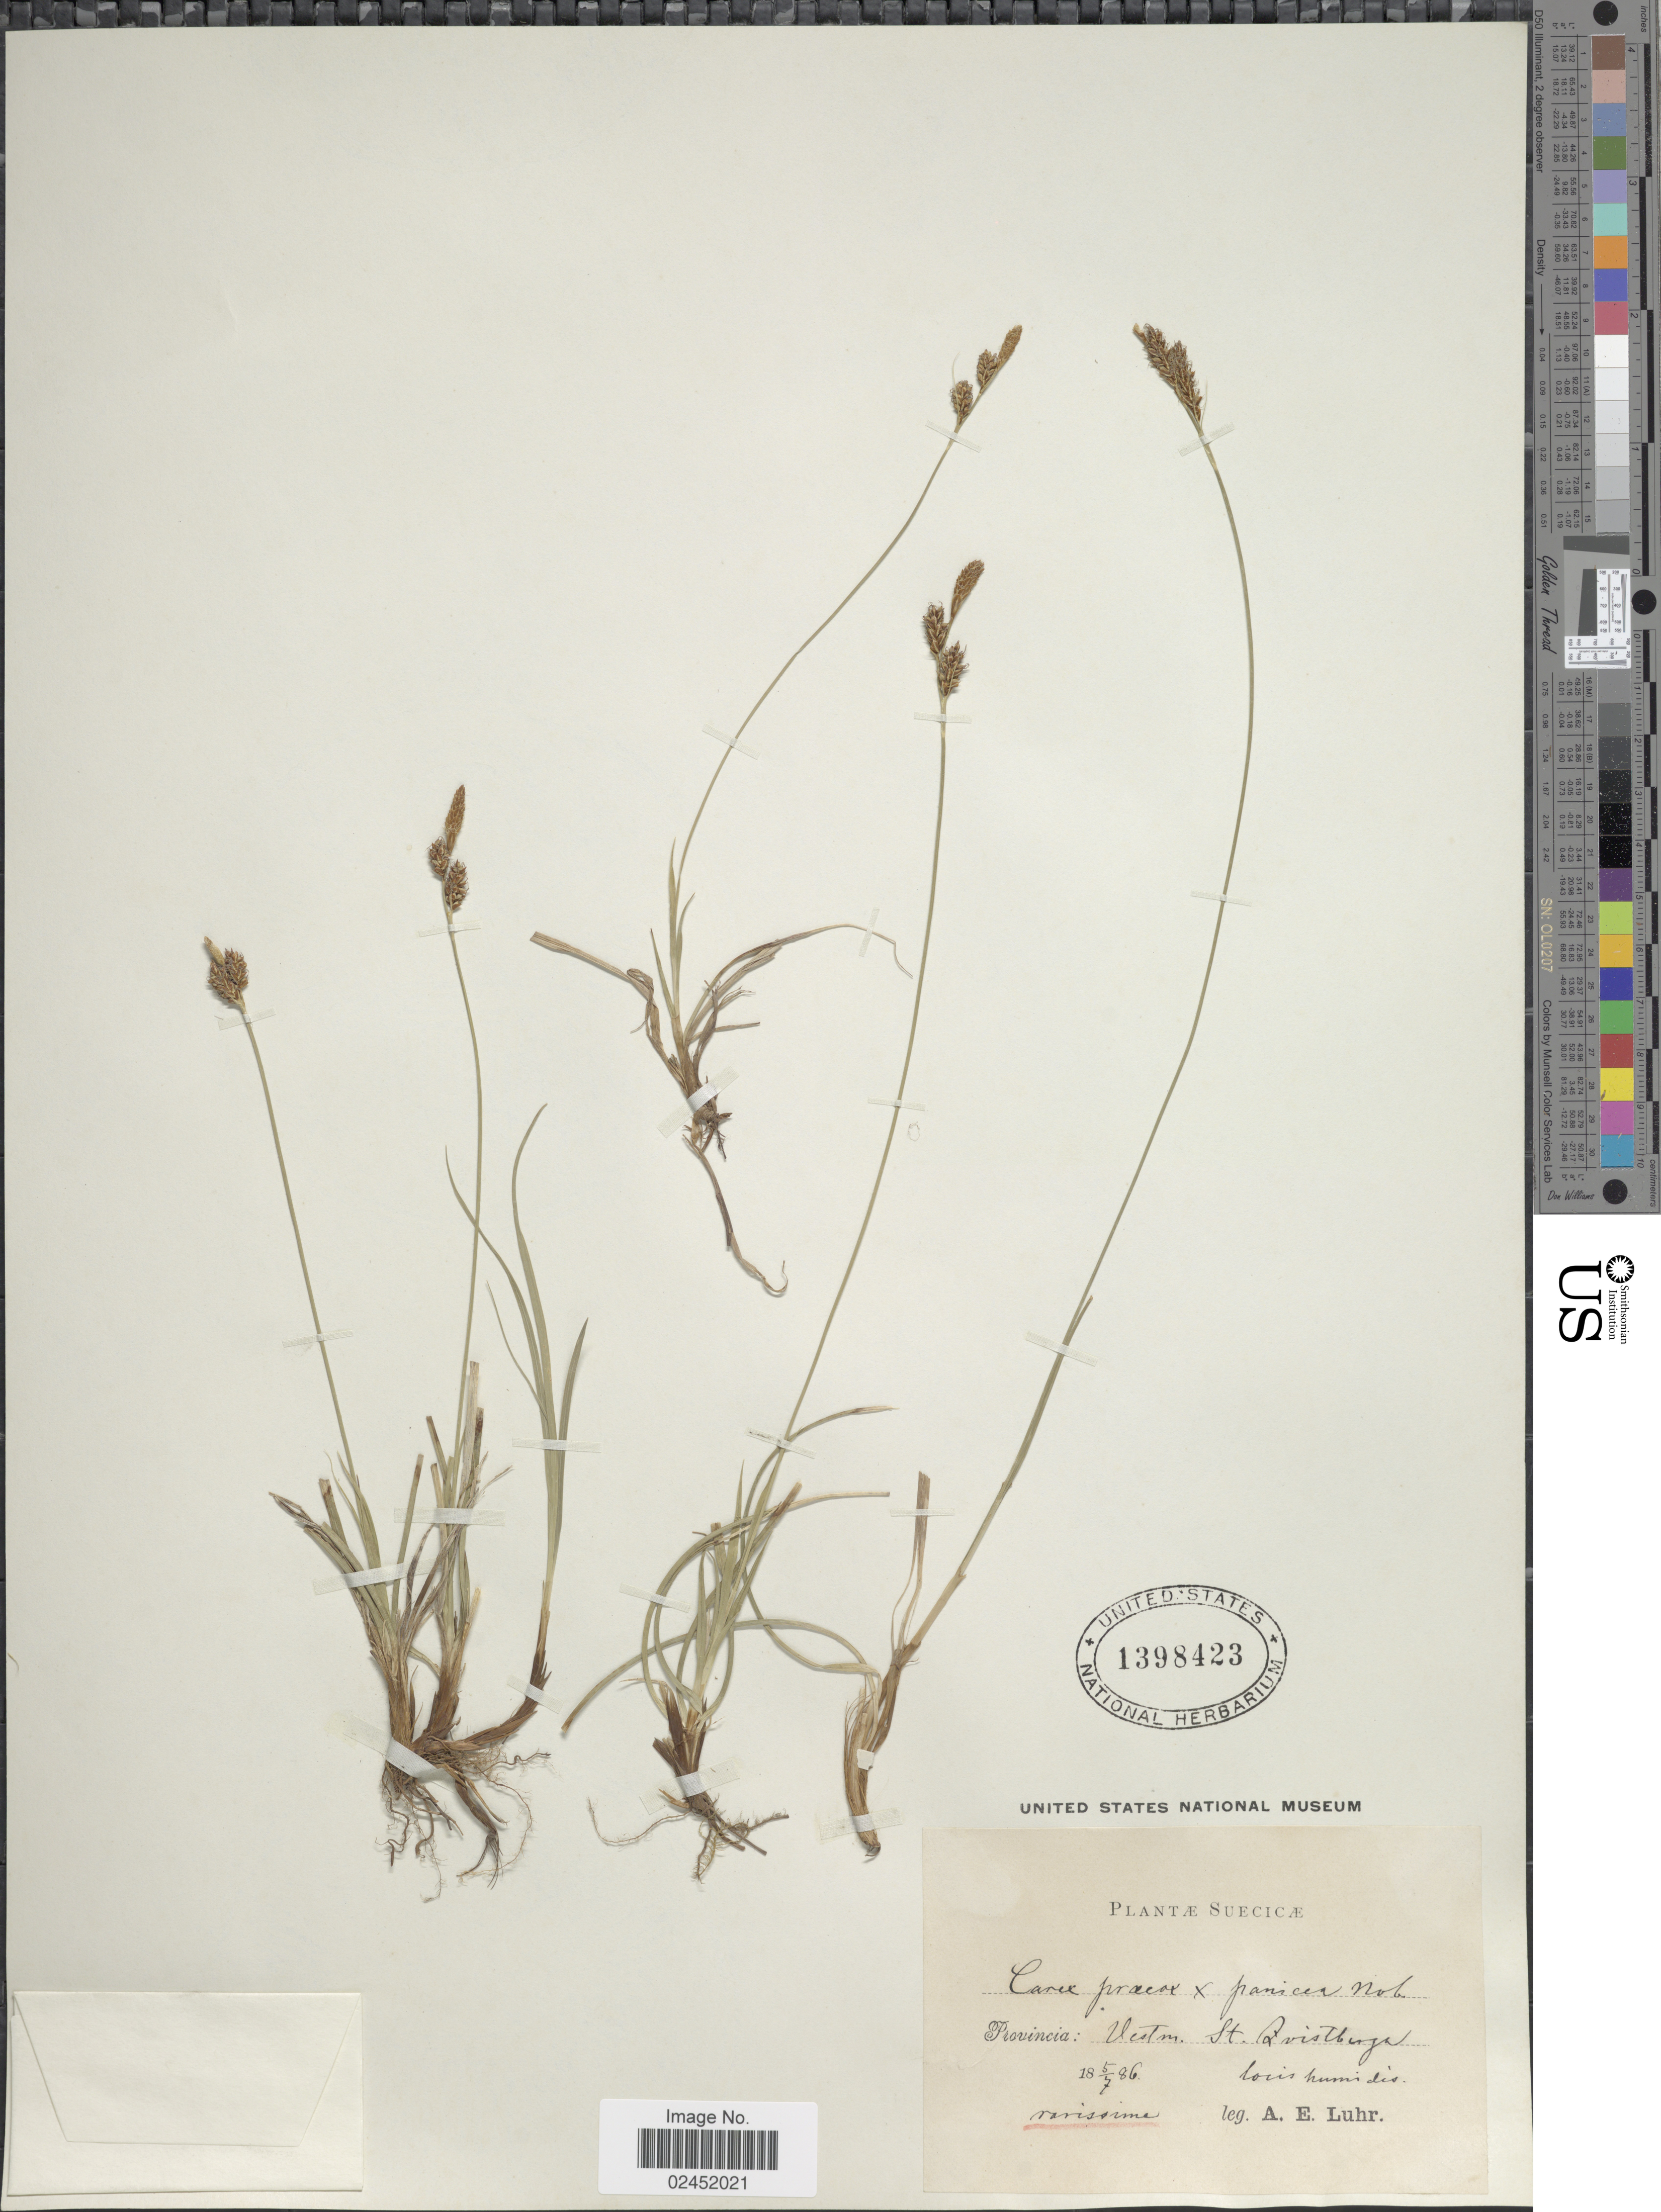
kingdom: Plantae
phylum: Tracheophyta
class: Liliopsida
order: Poales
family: Cyperaceae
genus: Carex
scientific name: Carex praecox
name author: Schreb.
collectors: A. Luhr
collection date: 1886-07-05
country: Sweden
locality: Suecicæ, Provincia: Vestm. St Zvistbergn locis humidis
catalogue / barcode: US 1398423